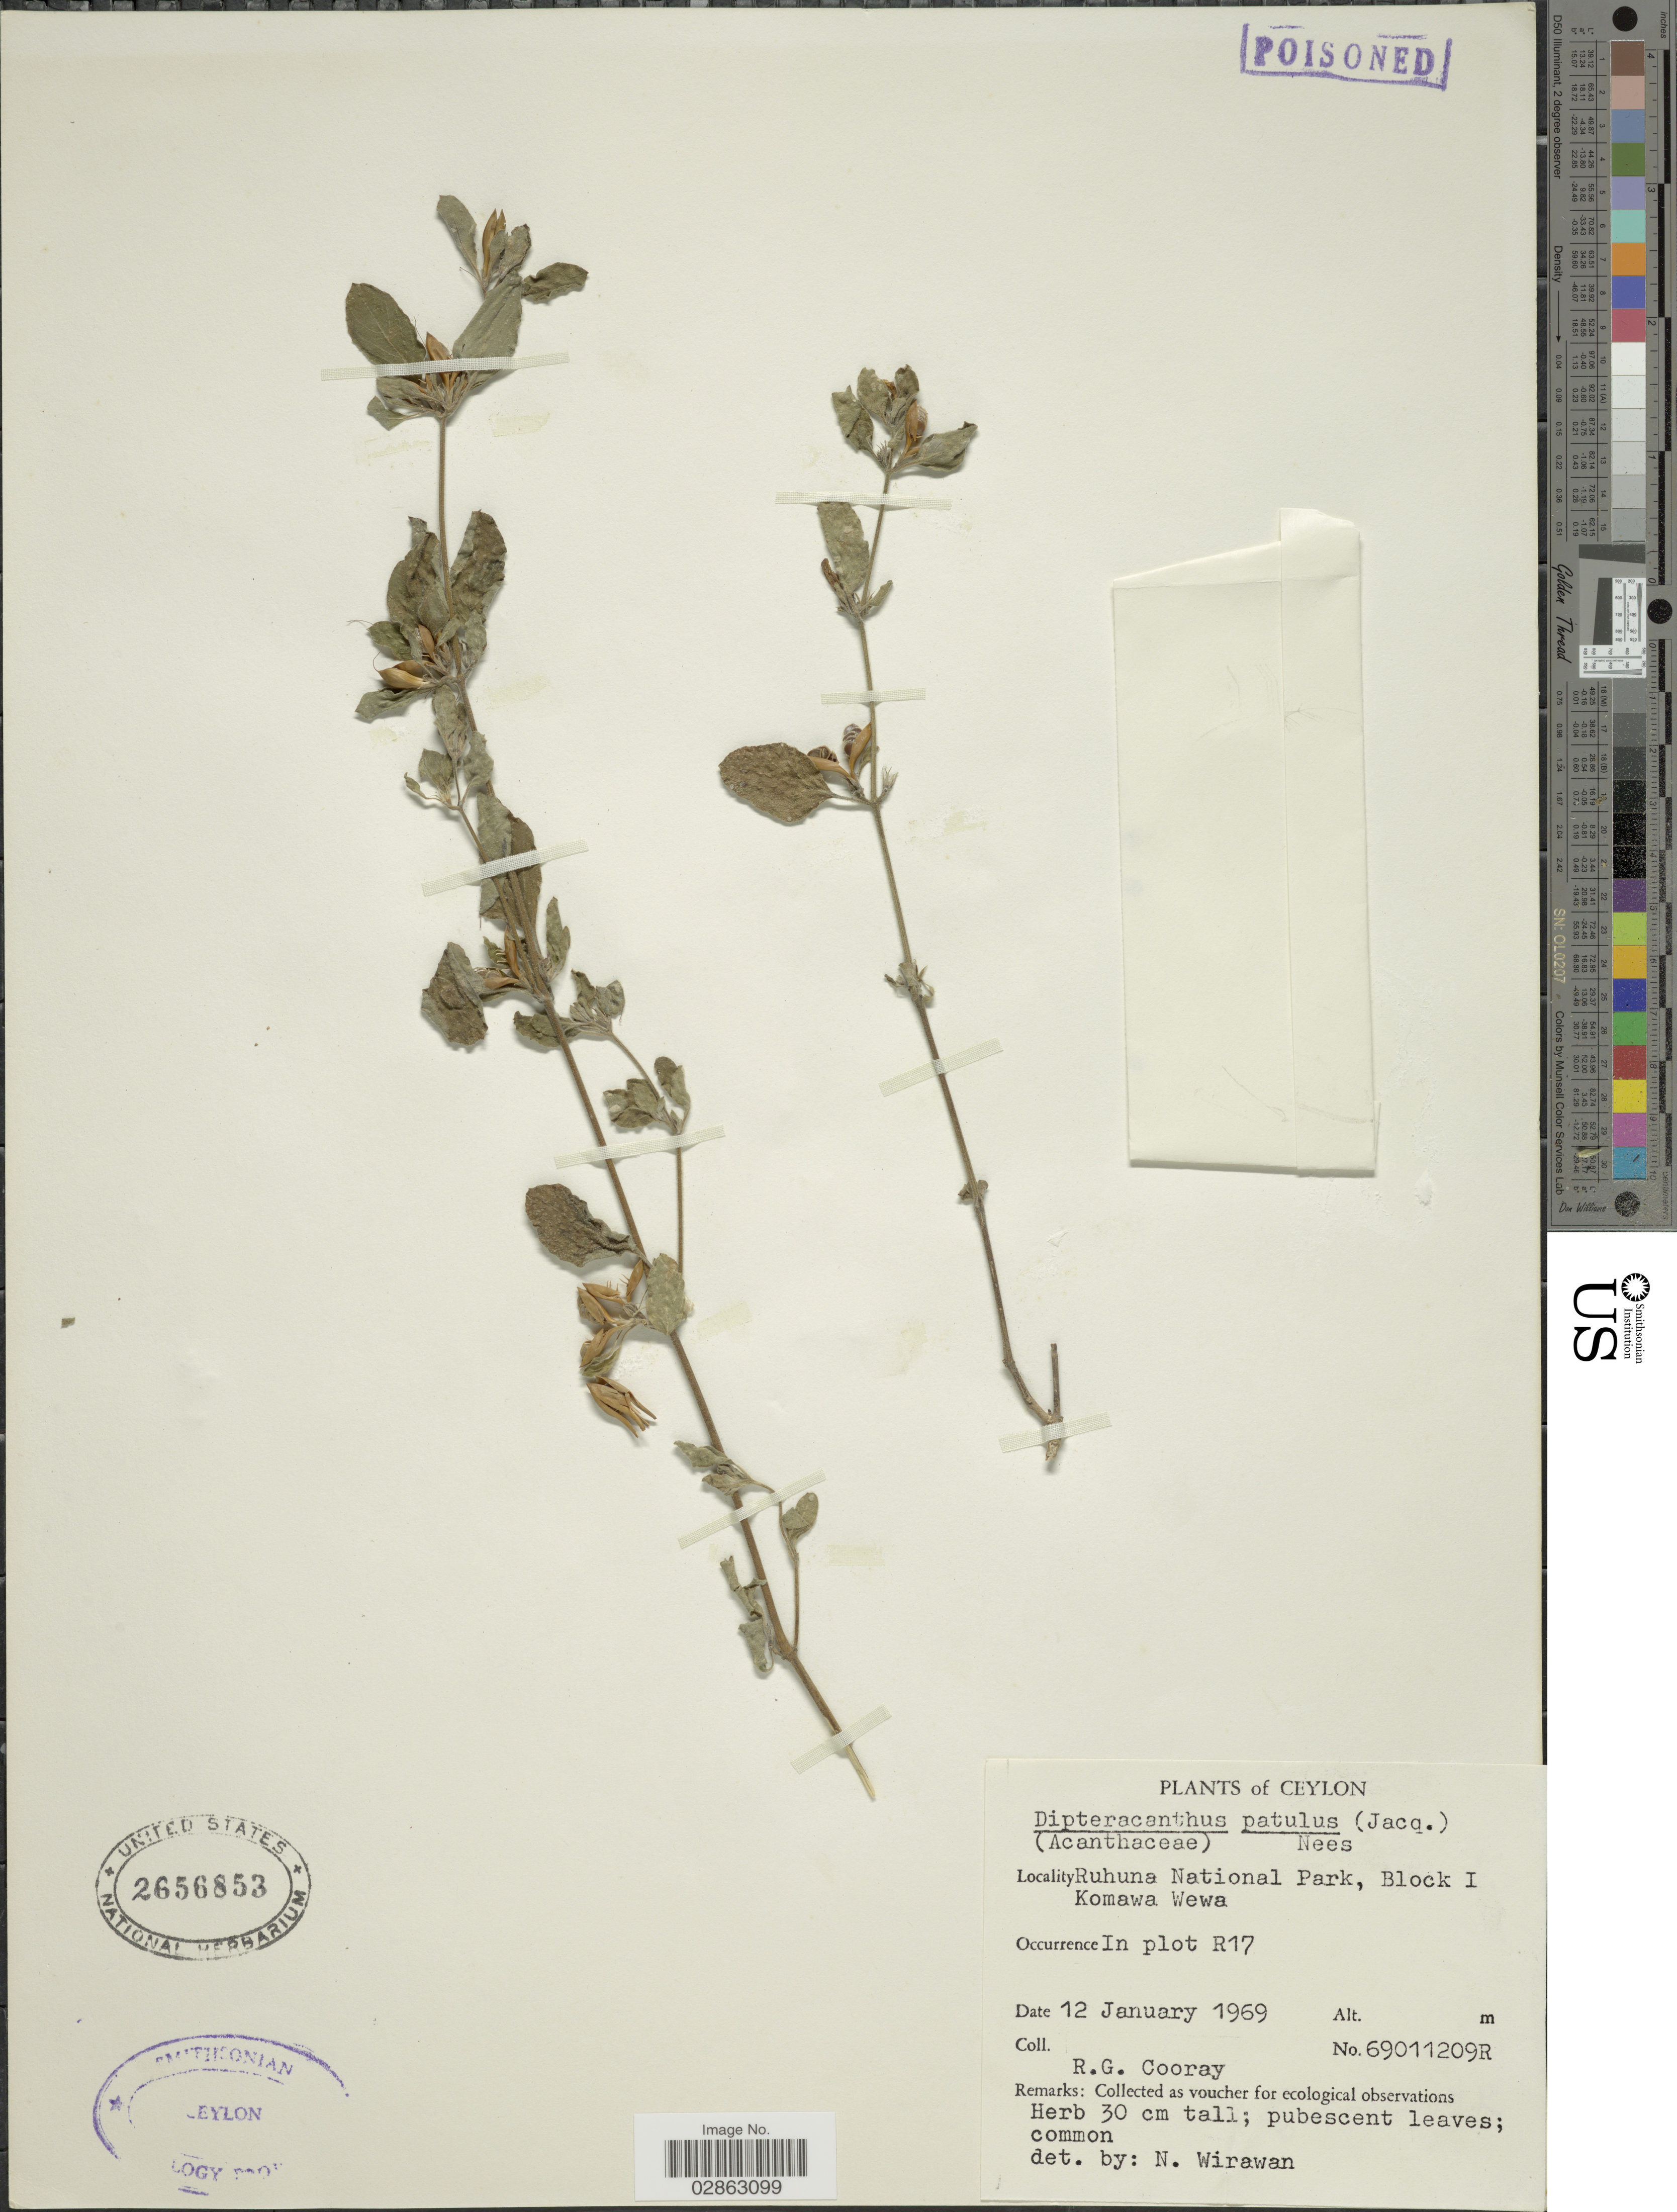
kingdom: Plantae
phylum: Tracheophyta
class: Magnoliopsida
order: Lamiales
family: Acanthaceae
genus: Ruellia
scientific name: Ruellia patula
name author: Jacq.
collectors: R. Cooray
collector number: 69011209R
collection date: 1969-01-12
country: Sri Lanka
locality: Ceylon. Ruhuna National Park, Block I Komawa Wew. In plot R17.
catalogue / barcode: US 2656853